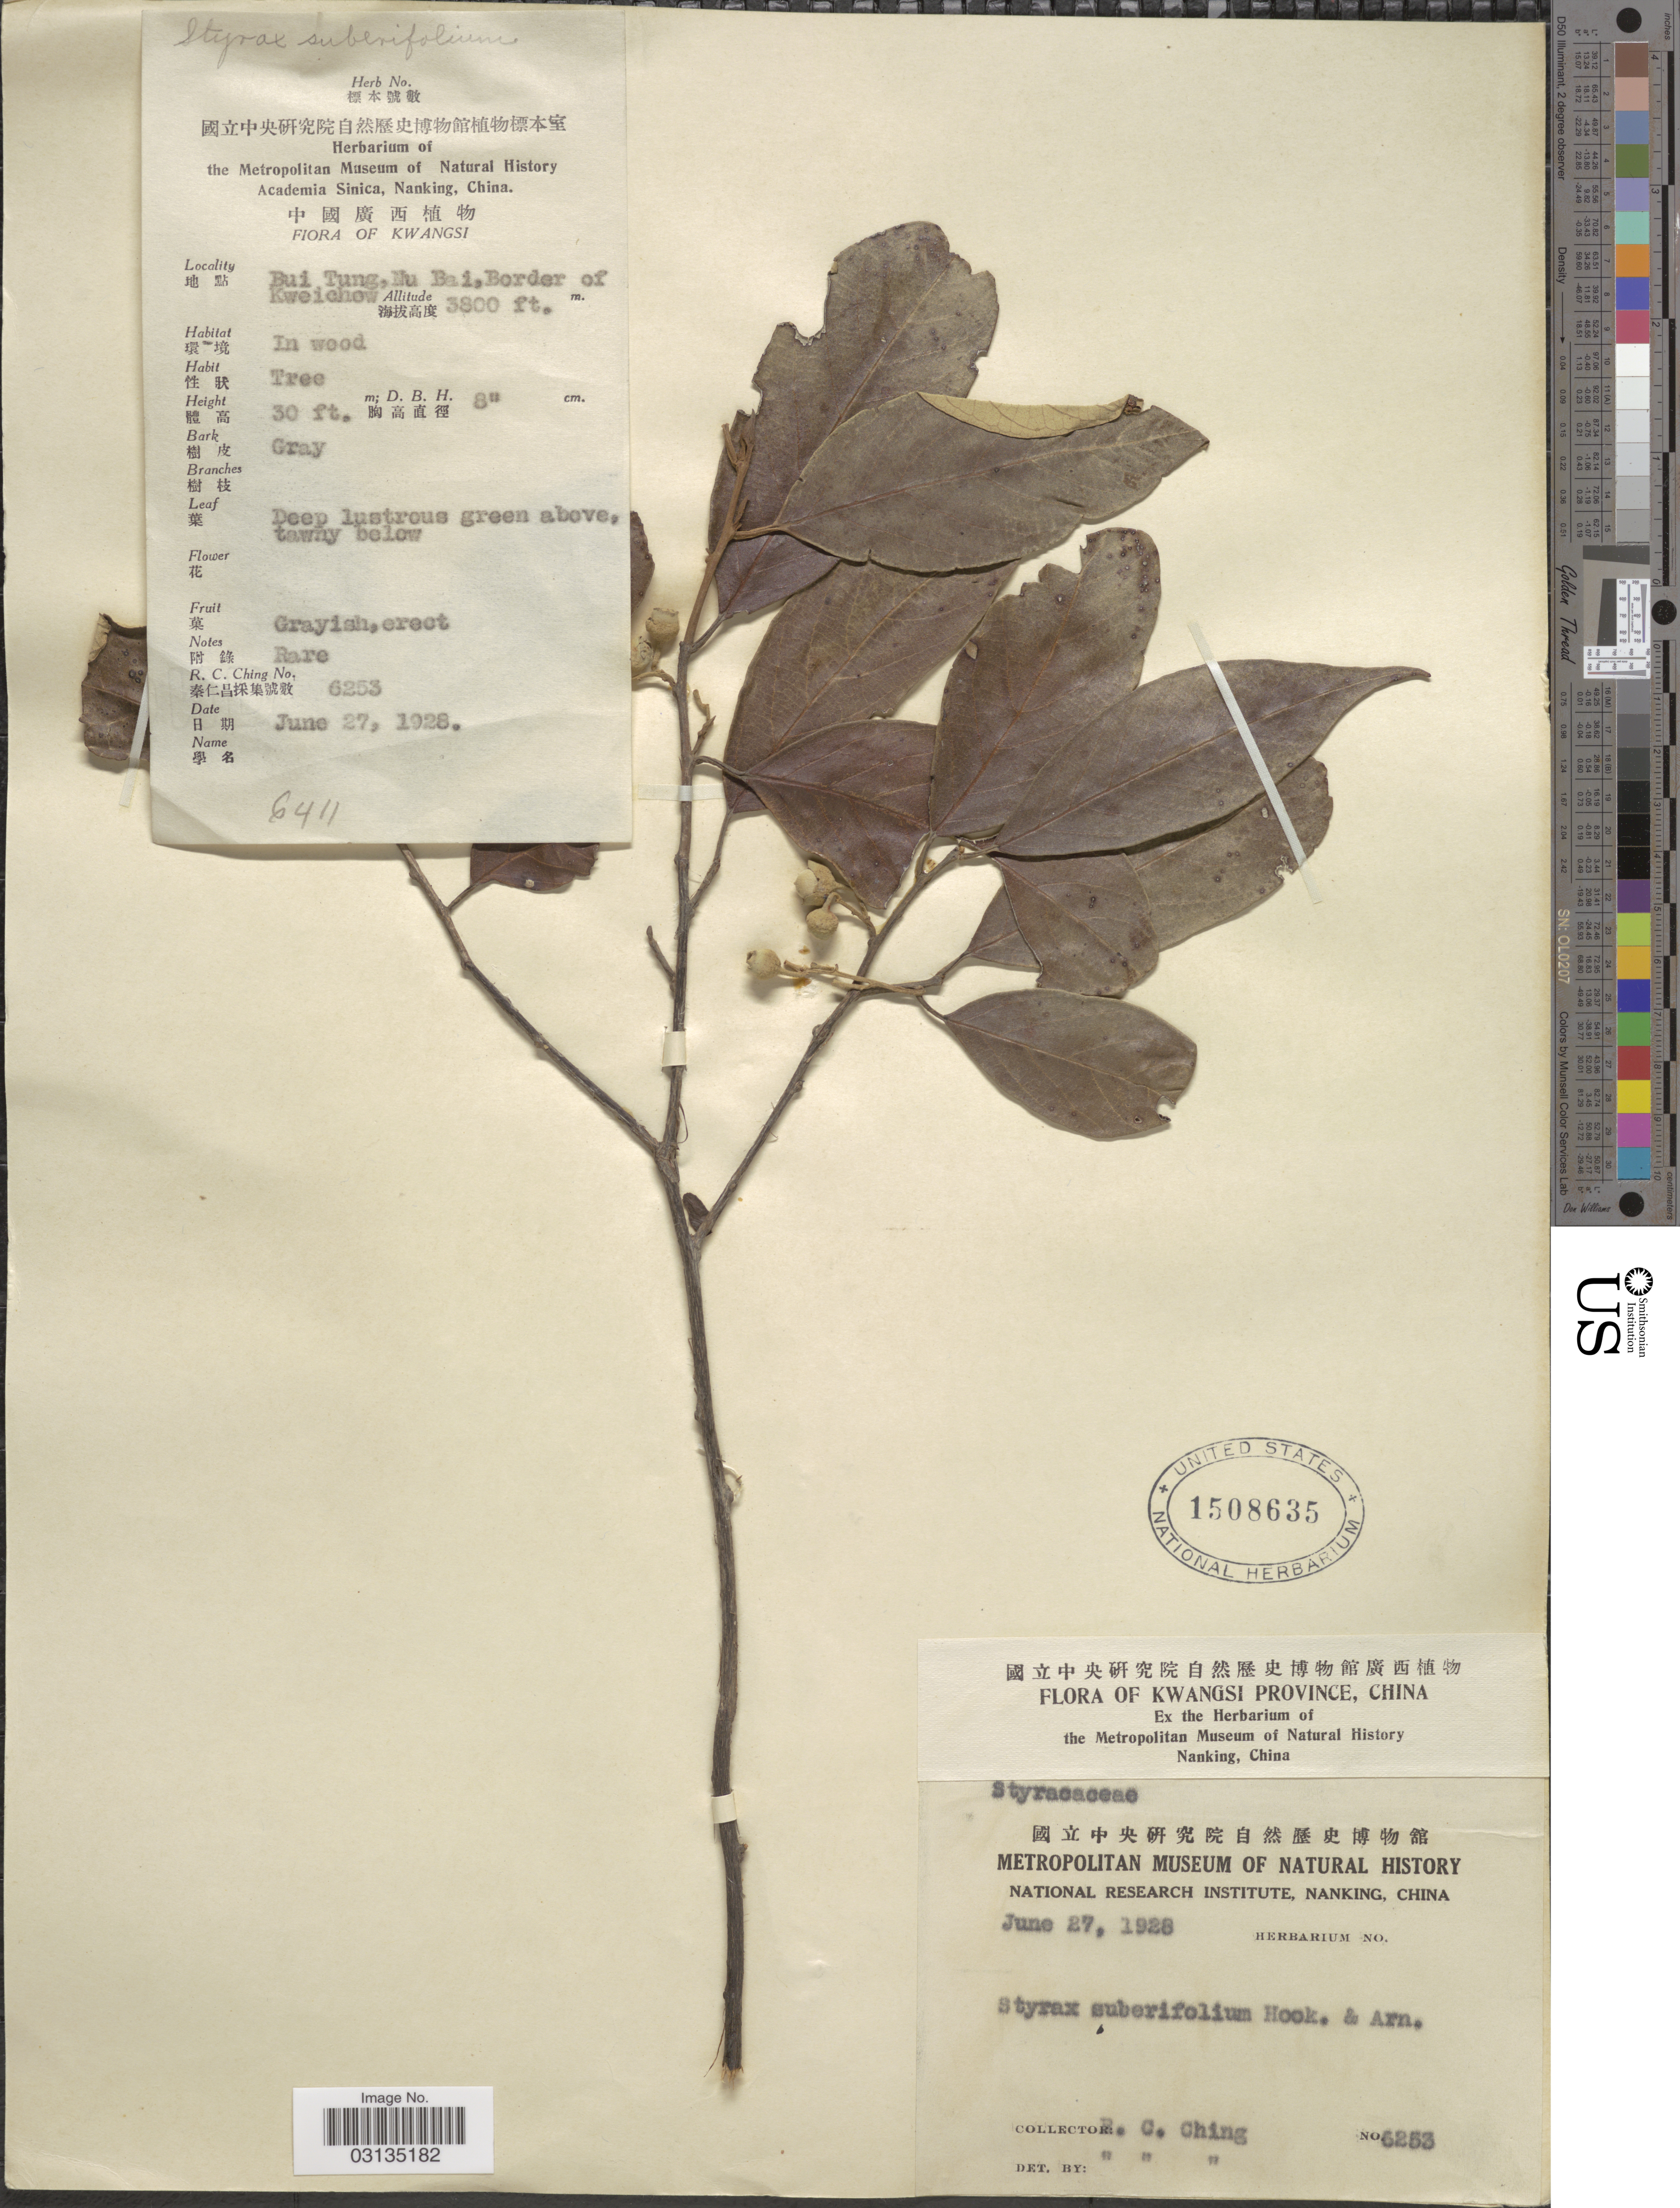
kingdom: Plantae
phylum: Tracheophyta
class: Magnoliopsida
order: Ericales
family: Styracaceae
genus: Styrax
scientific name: Styrax suberifolius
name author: Hook. & Arn.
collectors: R. C. Ching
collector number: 6253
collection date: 1928-06-27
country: China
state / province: Guangxi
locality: Kwangsi, Bui Tung, Na Bai, Border of Kweichow.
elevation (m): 1158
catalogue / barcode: US 1508635